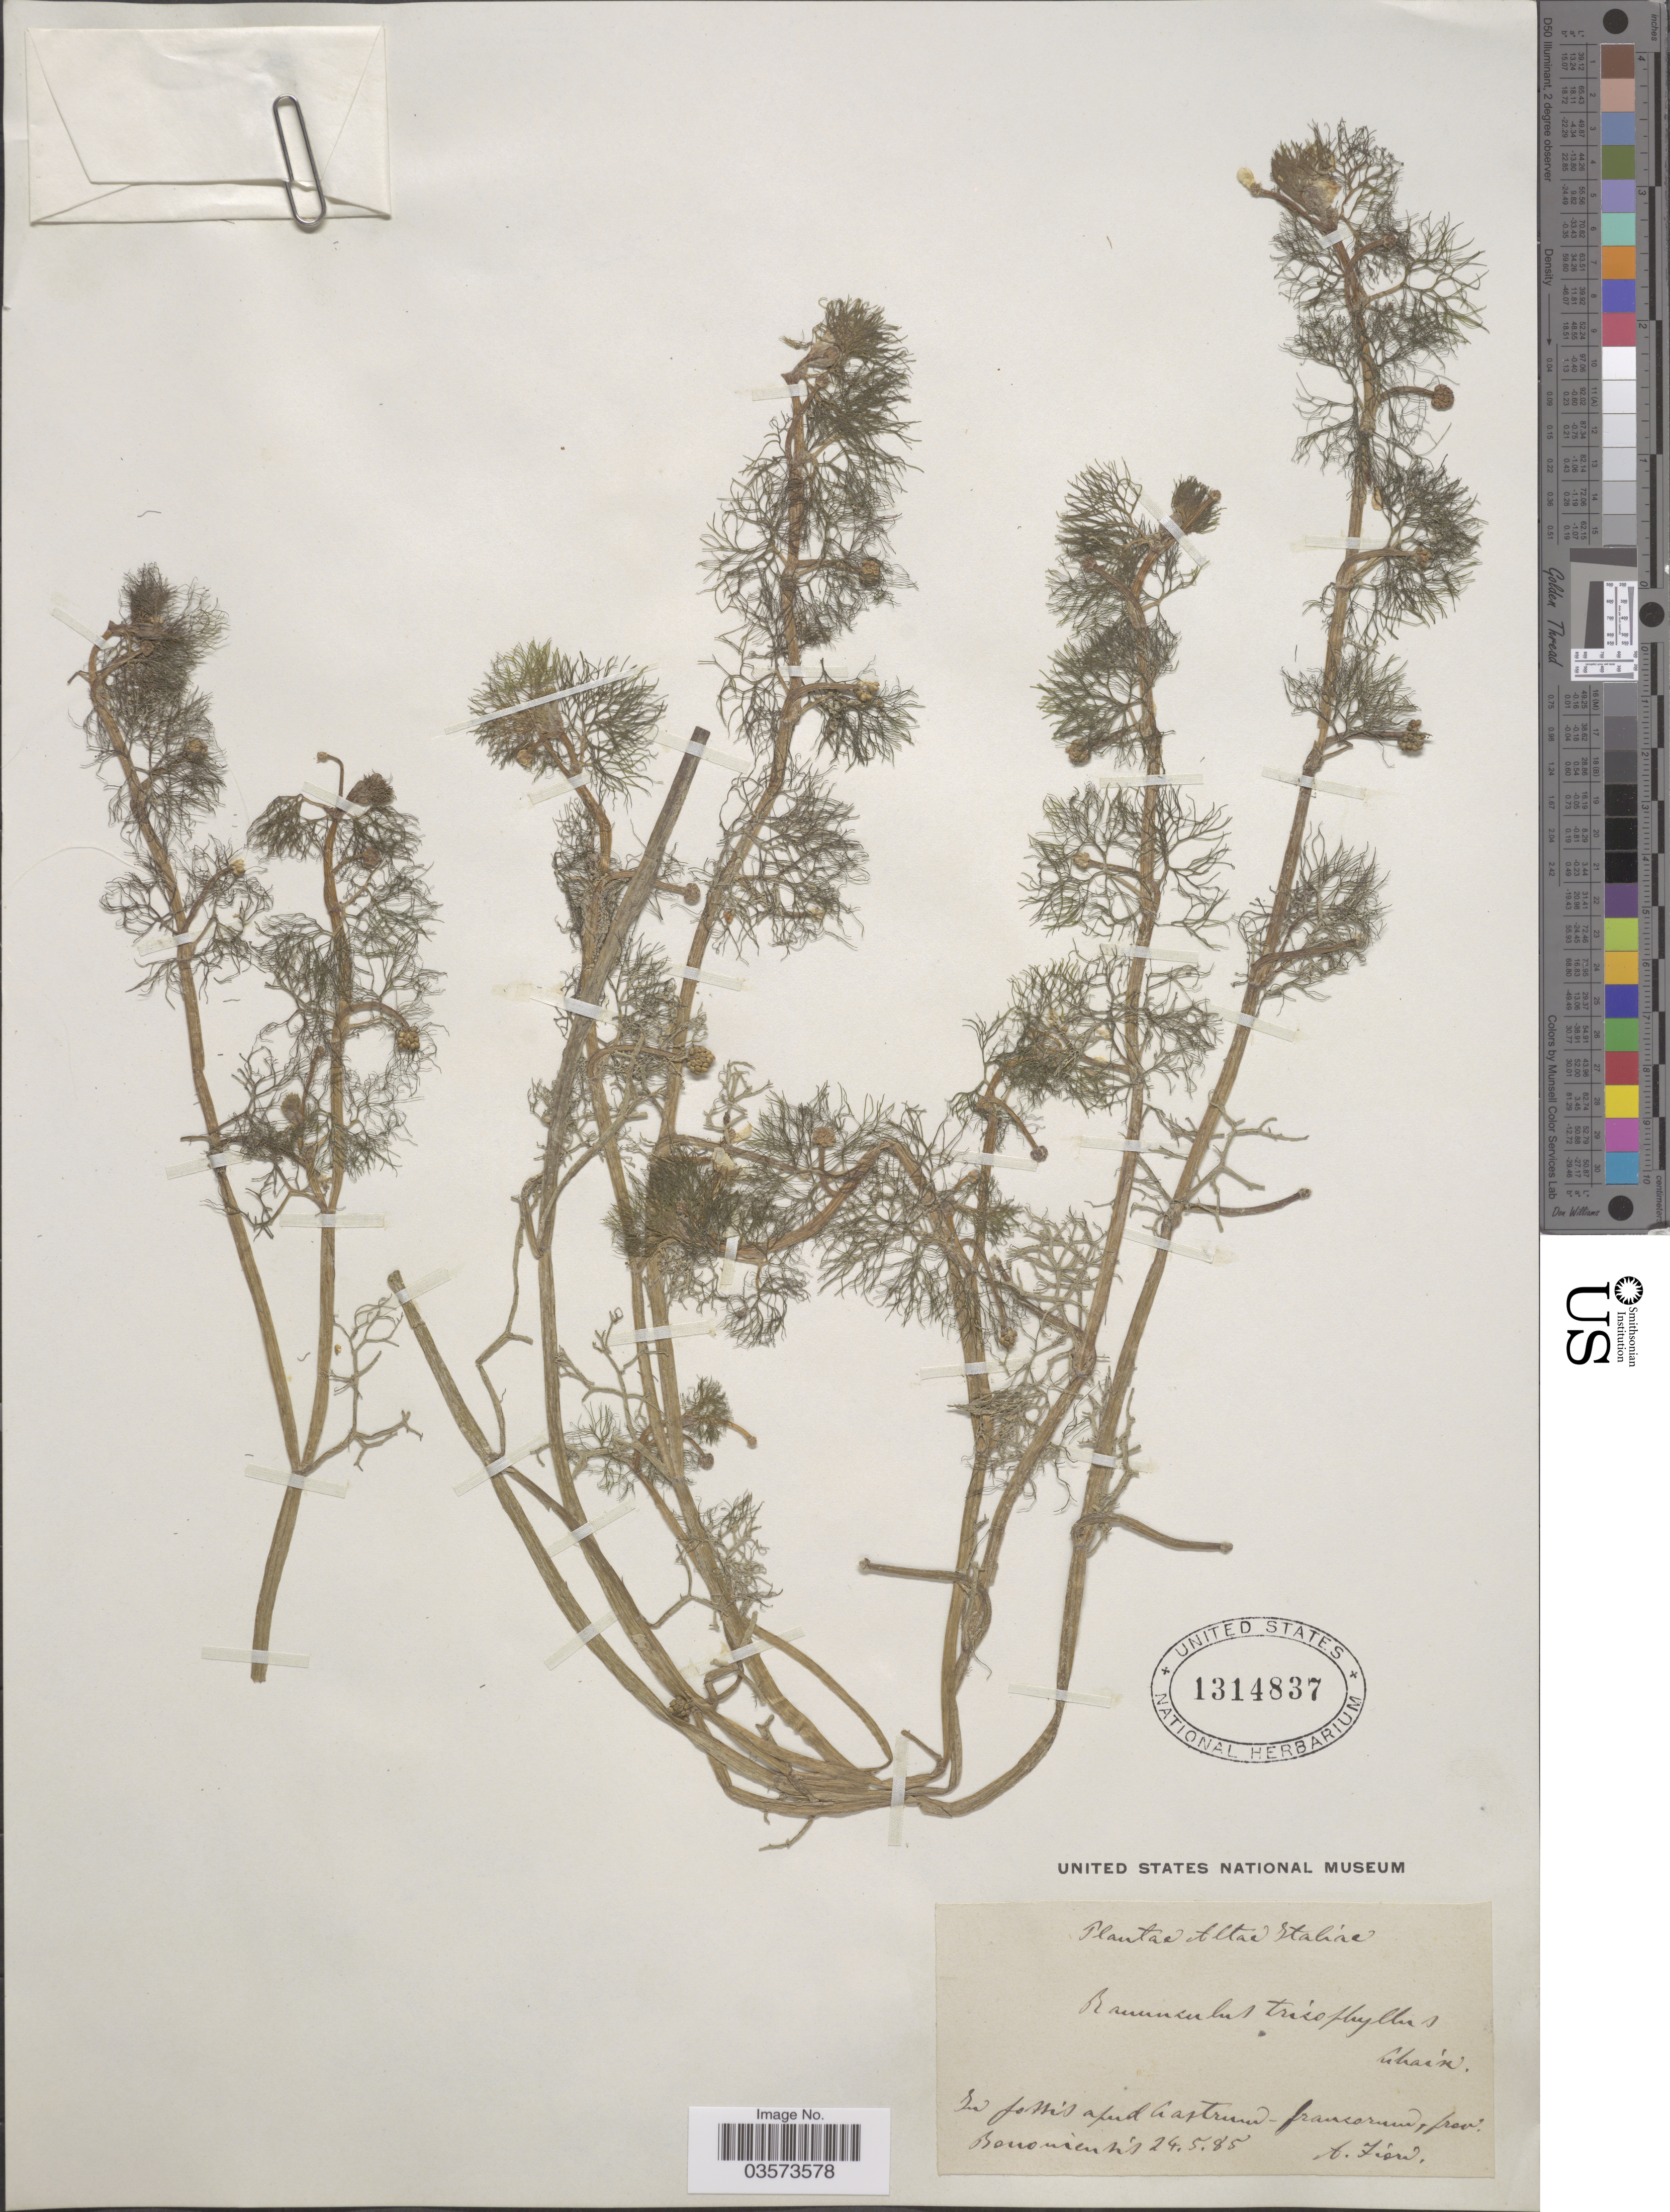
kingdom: Plantae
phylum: Tracheophyta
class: Magnoliopsida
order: Ranunculales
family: Ranunculaceae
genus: Ranunculus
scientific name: Ranunculus trichophyllus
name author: Chaix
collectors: A. Fiori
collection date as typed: Transcribed d/m/y: 24/5/85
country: Italy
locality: Altae Italiae. In follis apud Castrum-francorum, prov. Benoviensis. [interpreted]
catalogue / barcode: US 1314837